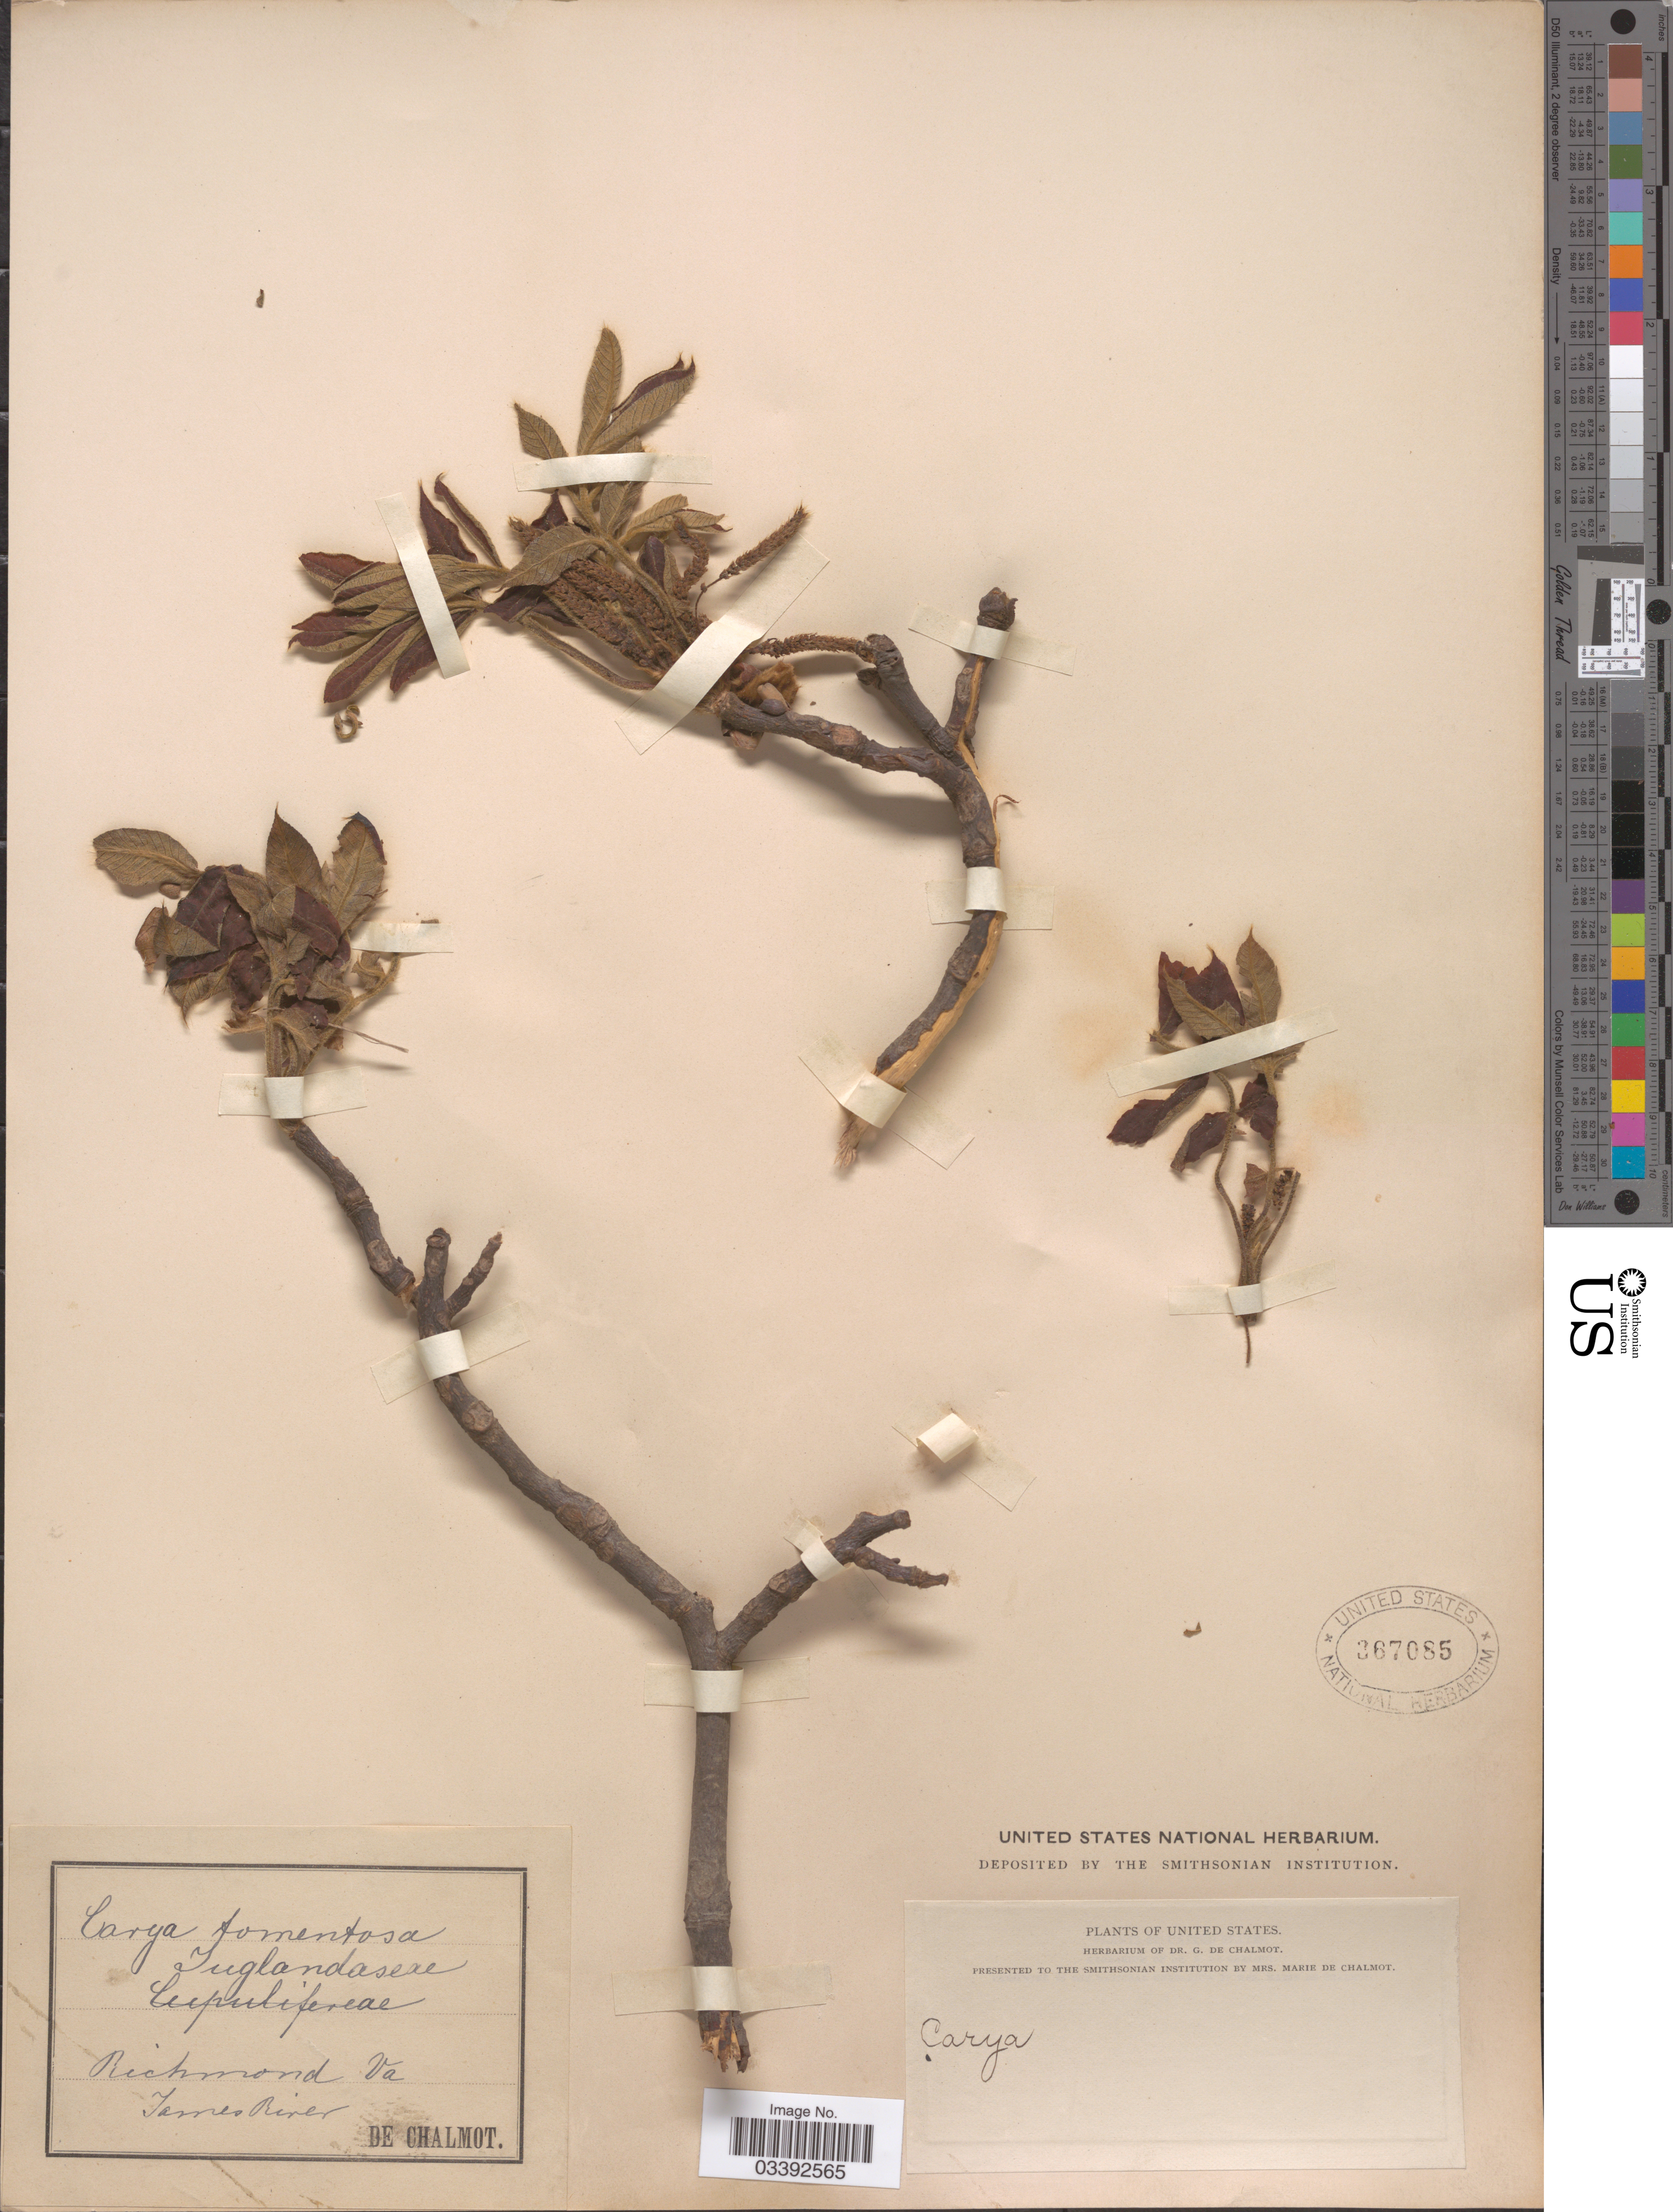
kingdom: Plantae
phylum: Tracheophyta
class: Magnoliopsida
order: Fagales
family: Juglandaceae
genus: Carya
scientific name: Carya tomentosa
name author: (Lam.) Nutt.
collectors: De Chalmot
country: United States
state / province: Virginia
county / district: City of Richmond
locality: Richmond. James River.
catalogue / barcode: US 367085